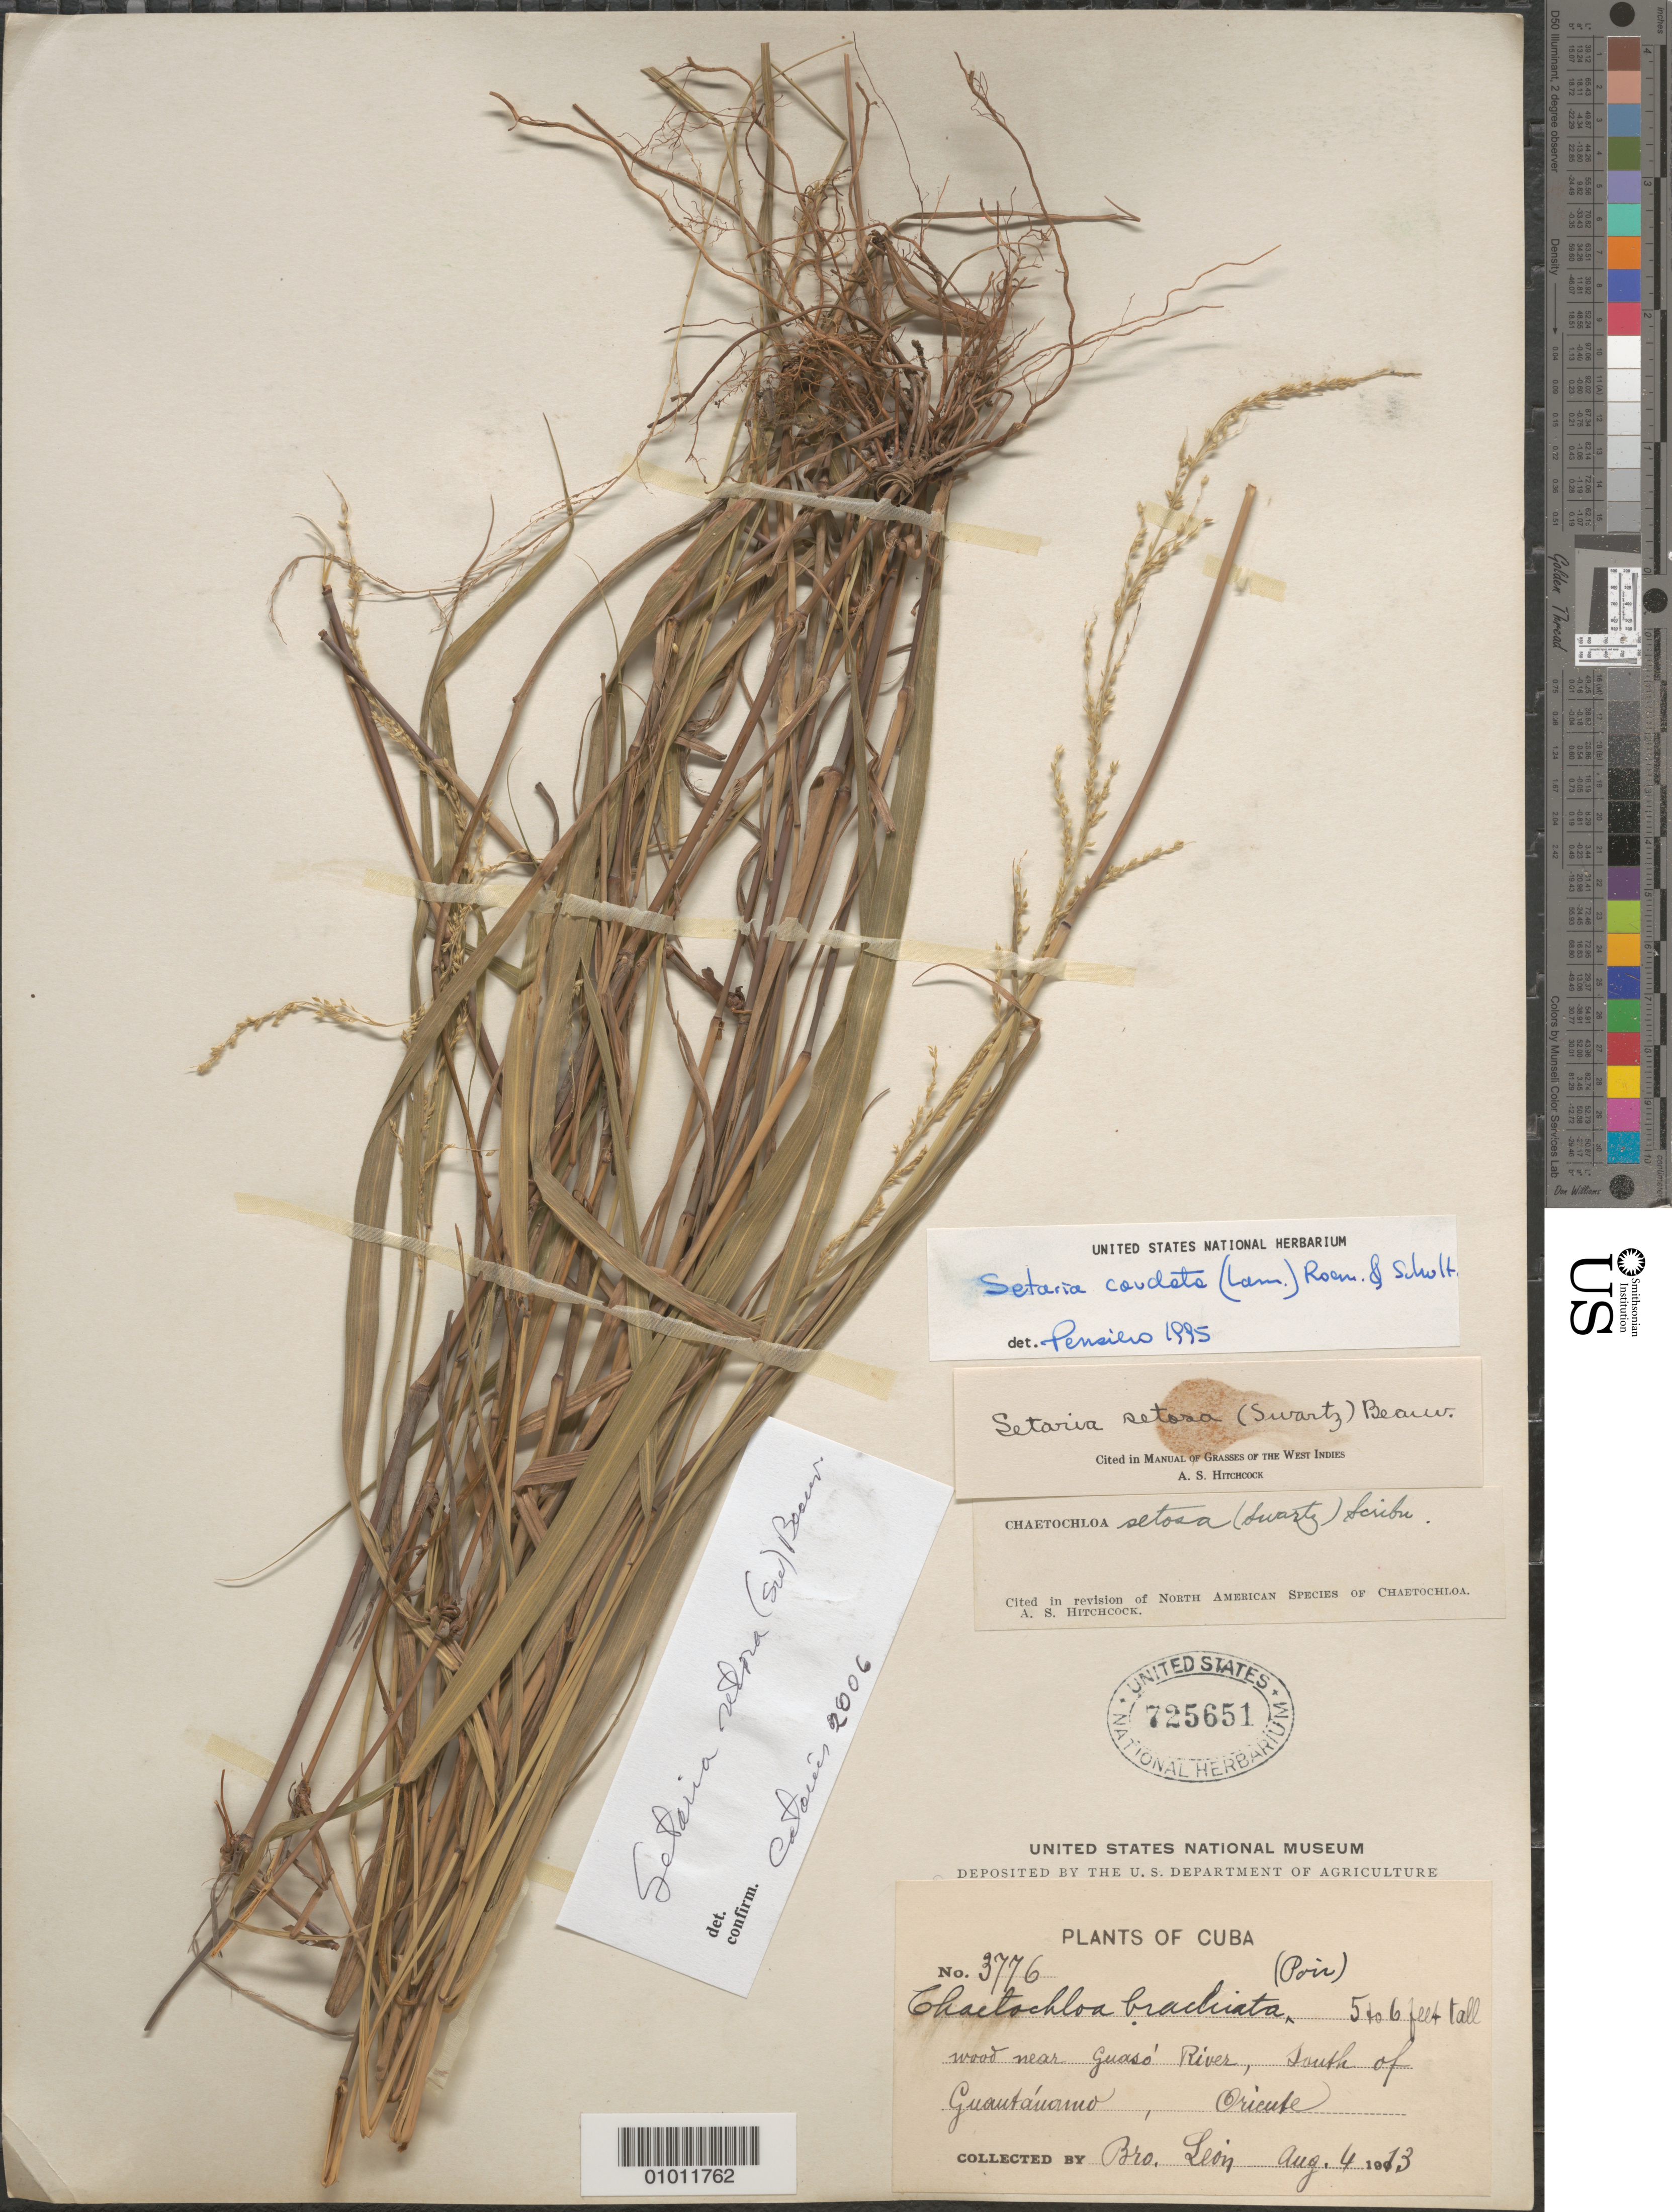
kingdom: Plantae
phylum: Tracheophyta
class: Liliopsida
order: Poales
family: Poaceae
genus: Setaria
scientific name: Setaria setosa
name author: (Sw.) P. Beauv.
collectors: Bro. León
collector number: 3776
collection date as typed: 06 Aug 1913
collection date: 1913-08-06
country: Cuba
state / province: Oriente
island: Cuba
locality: Wood near Guaso River, S of Guantanomo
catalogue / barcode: US 725651